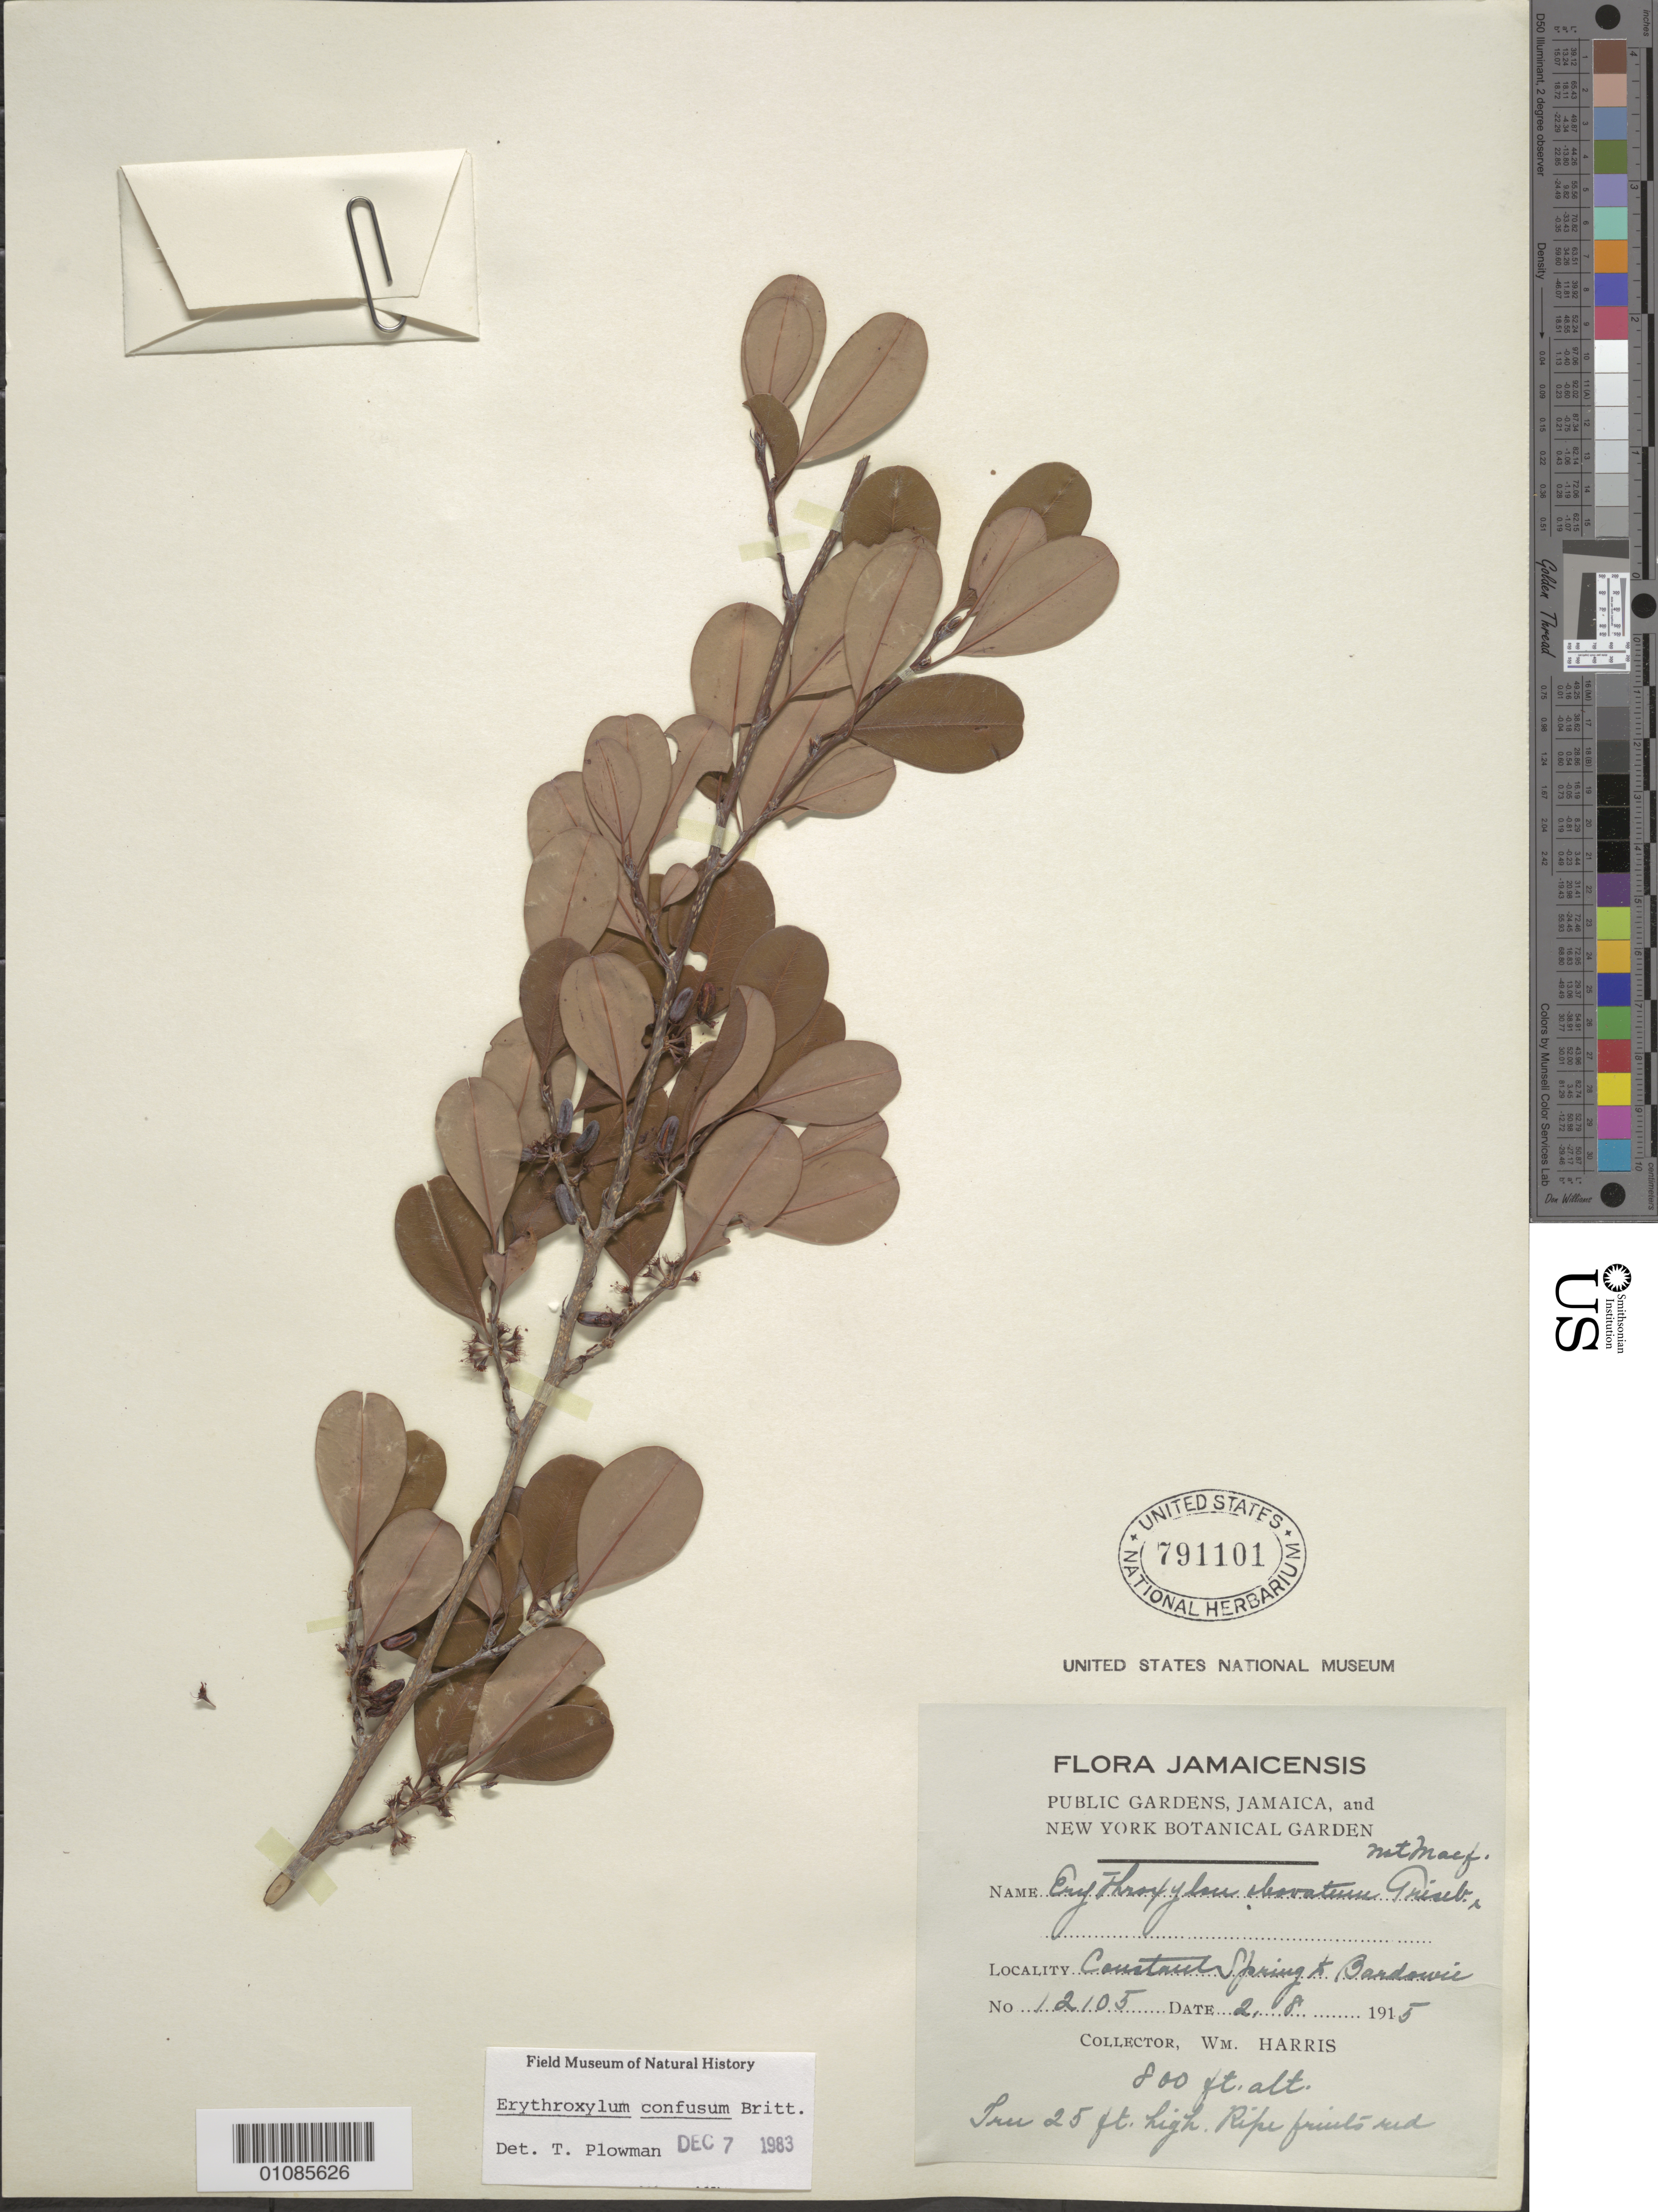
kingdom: Plantae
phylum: Tracheophyta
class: Magnoliopsida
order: Malpighiales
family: Erythroxylaceae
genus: Erythroxylum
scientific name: Erythroxylum confusum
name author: Britton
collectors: W. Harris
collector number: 12105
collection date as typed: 02 Aug 1915 or 08 Feb 1915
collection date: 1915-02-08 or 1915-08-02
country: Jamaica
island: Jamaica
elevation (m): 244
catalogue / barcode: US 791101